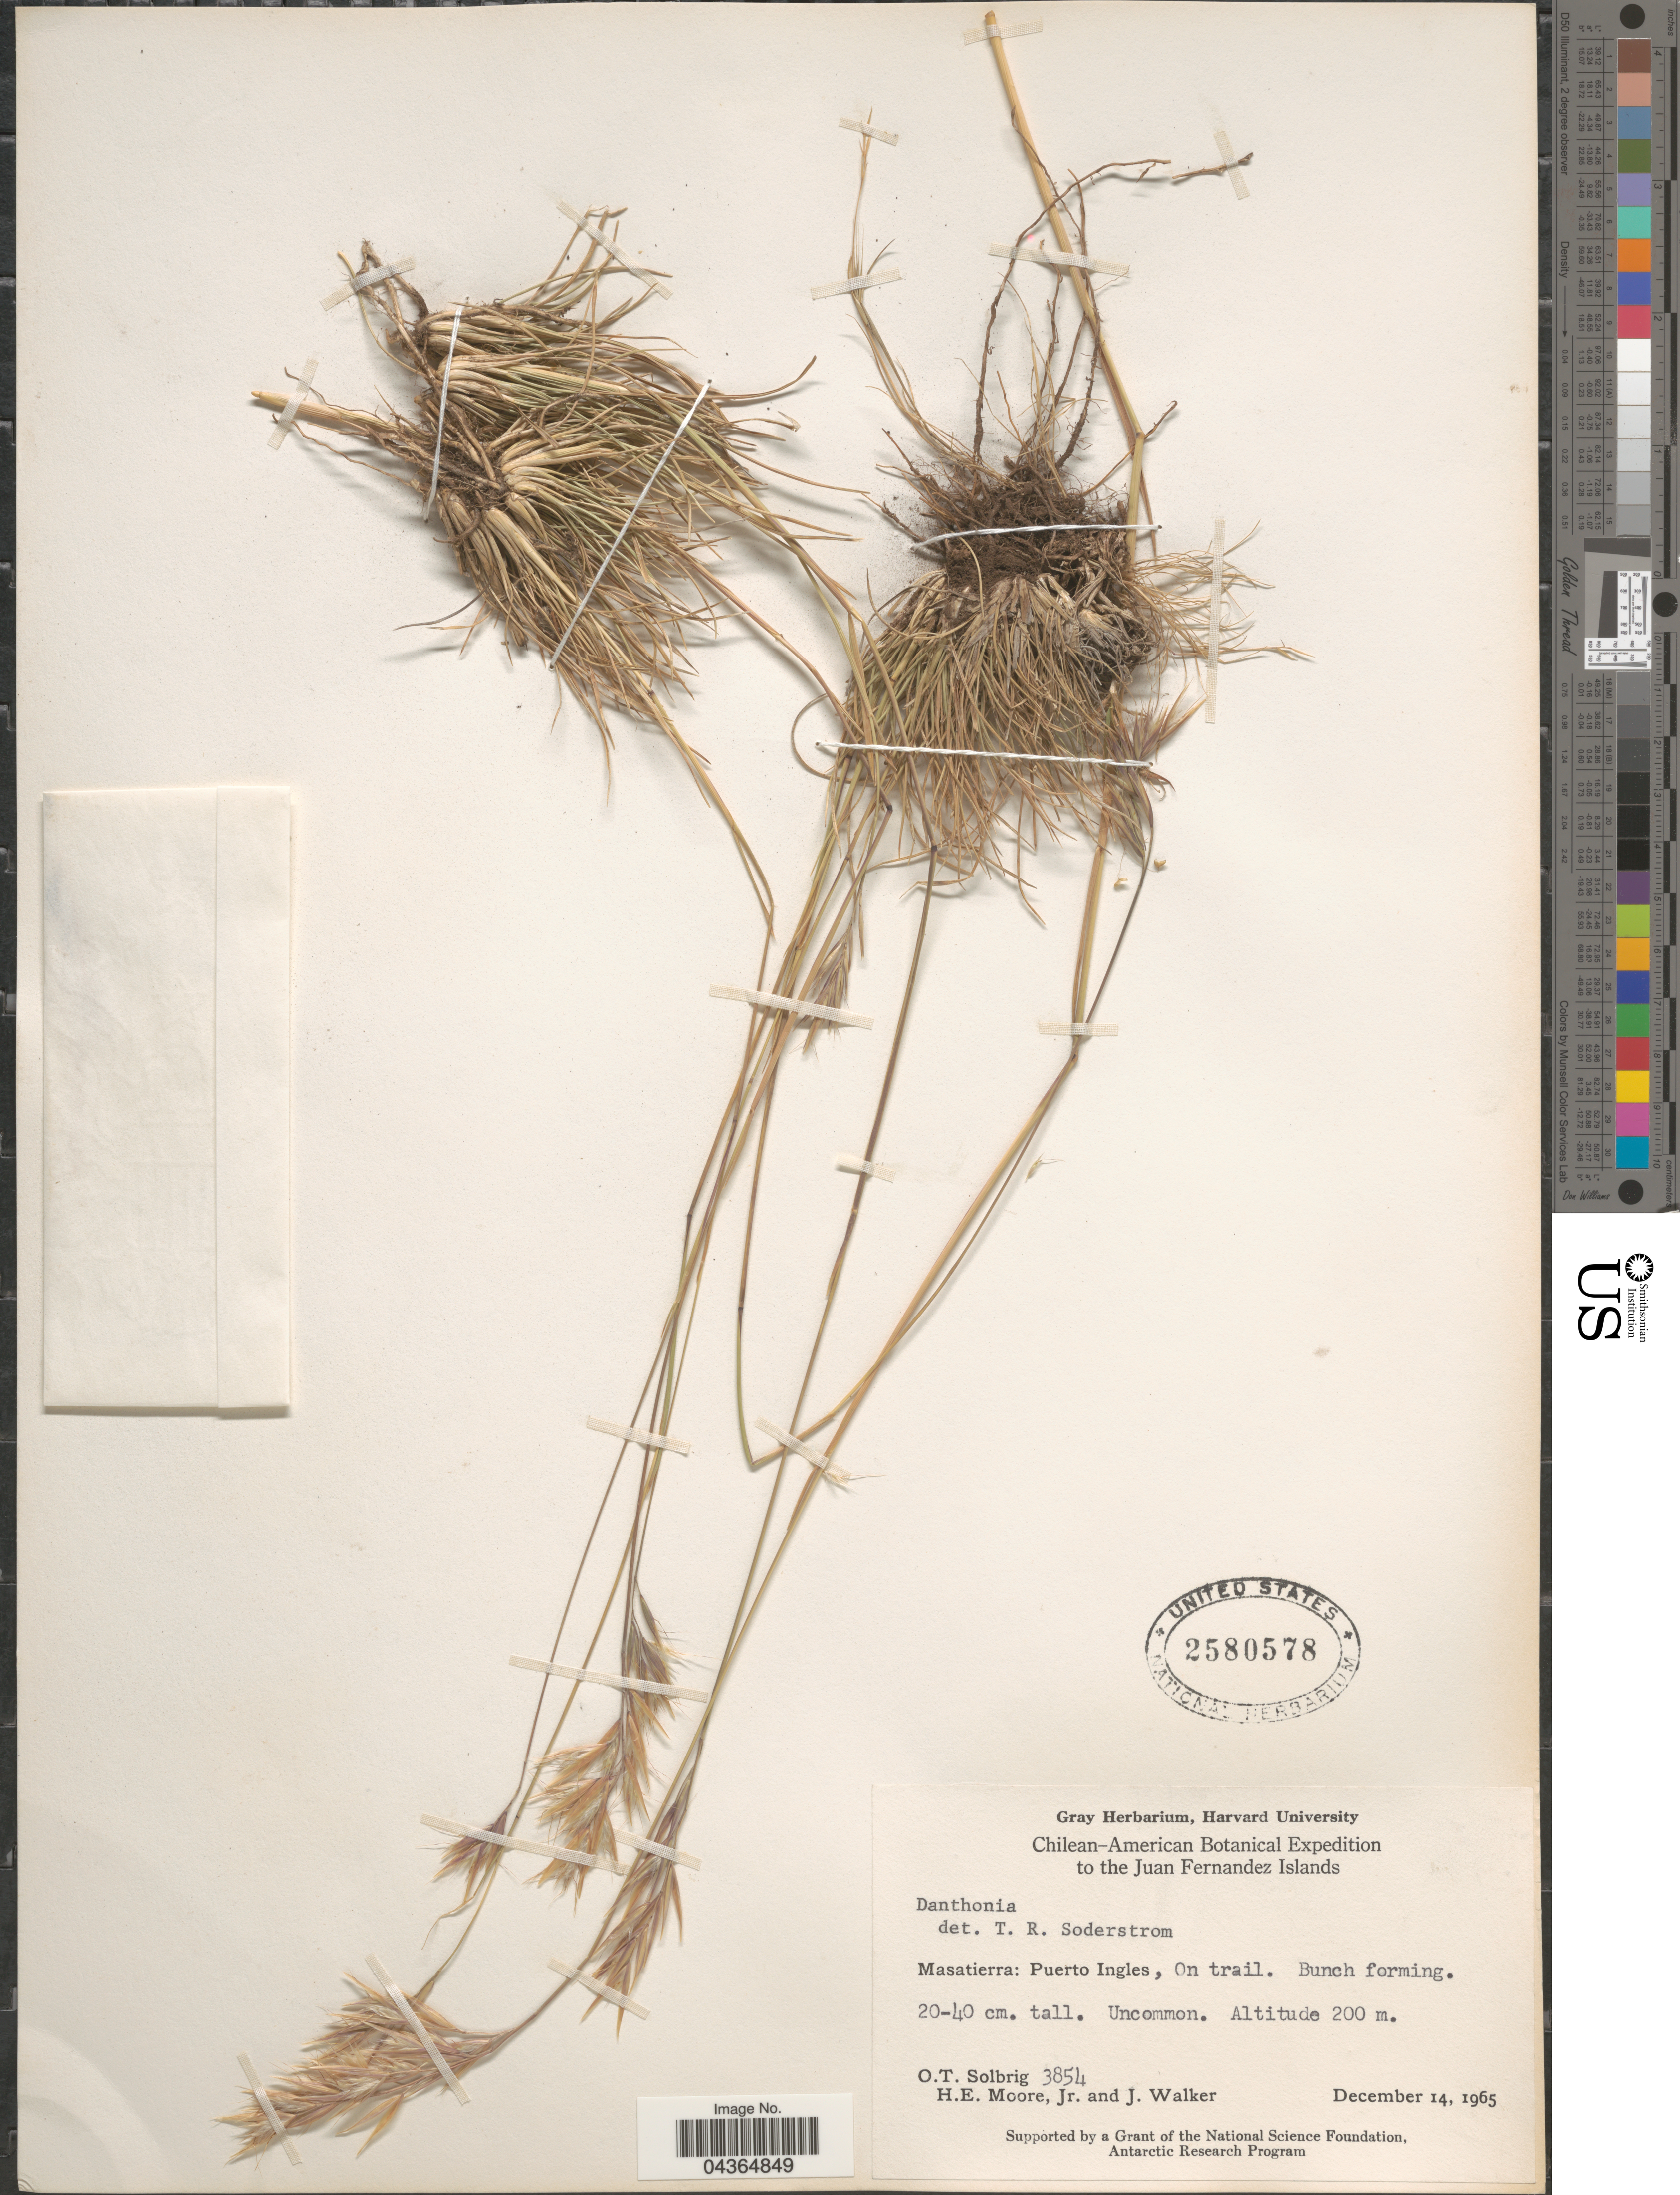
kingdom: Plantae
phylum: Tracheophyta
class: Liliopsida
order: Poales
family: Poaceae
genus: Danthonia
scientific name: Danthonia sp.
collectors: O. T. Solbrig, H. Moore & J. Walker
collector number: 3854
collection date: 1965-12-14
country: Chile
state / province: Valparaíso (V)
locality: Chilean-American Botanical Expedition to the Juan Fernandez Islands. Masatierra: Puerto Ingles, On trail.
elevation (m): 200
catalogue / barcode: US 2580578